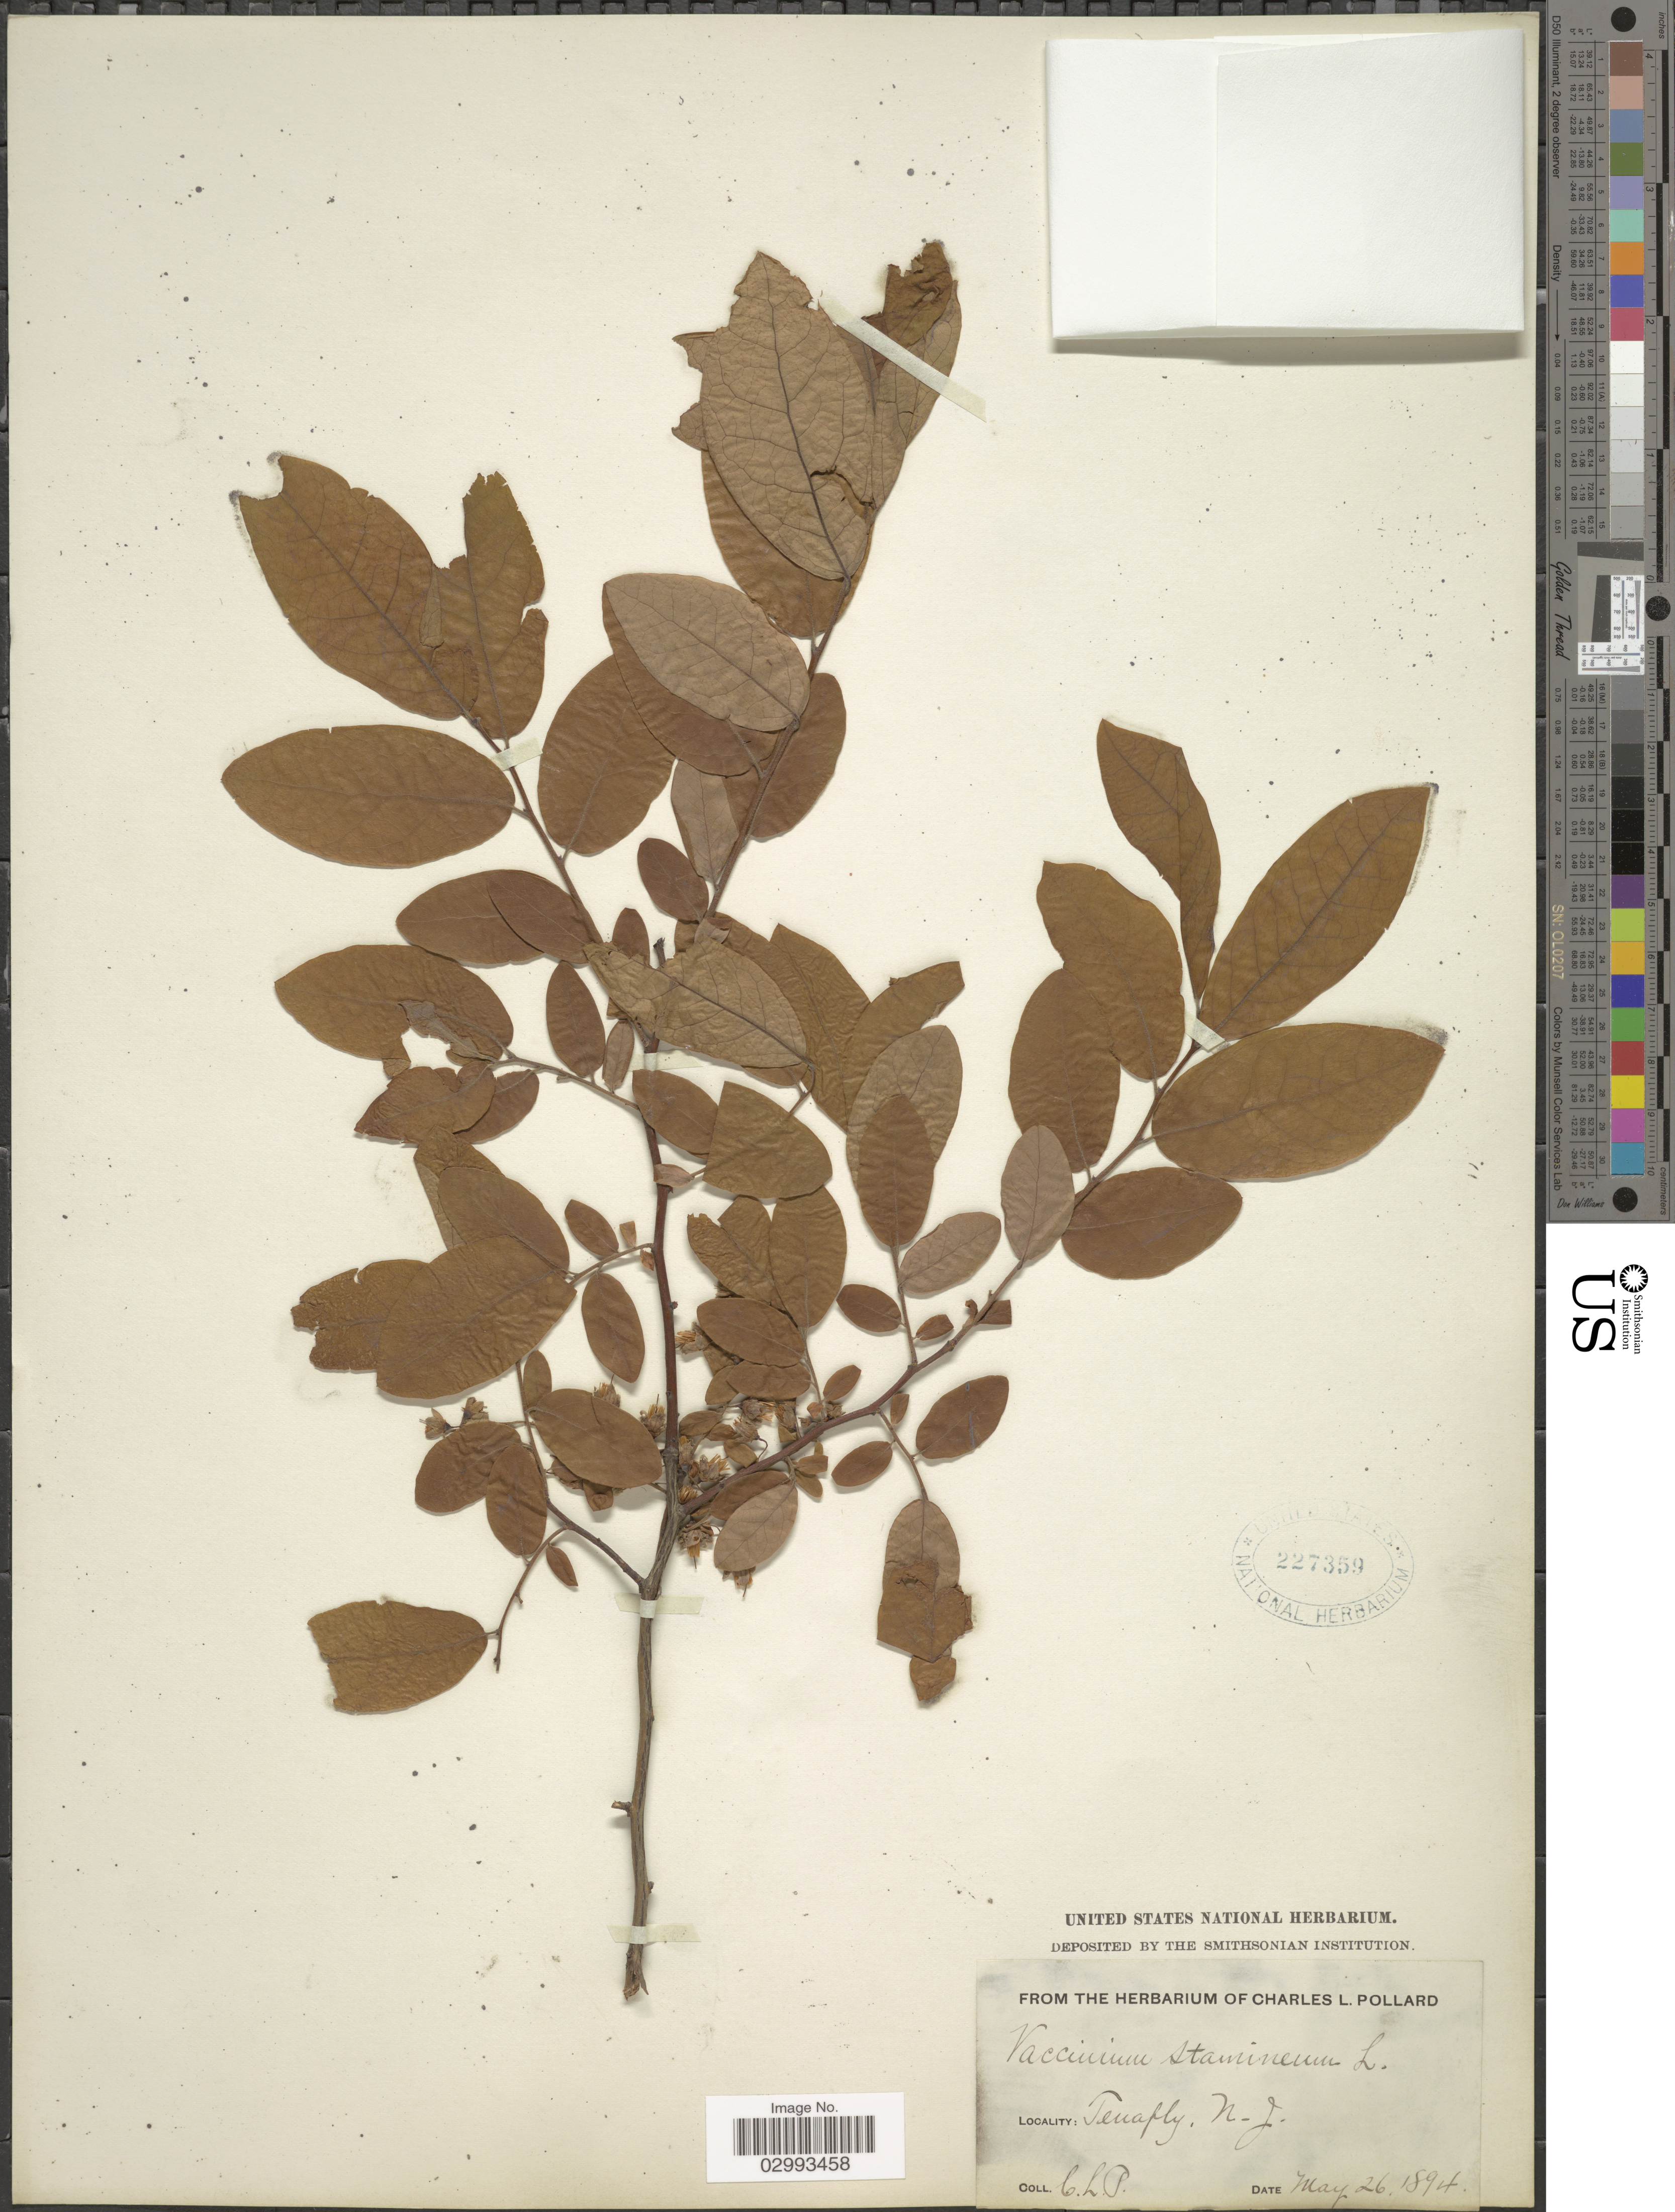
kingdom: Plantae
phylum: Tracheophyta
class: Magnoliopsida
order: Ericales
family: Ericaceae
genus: Polycodium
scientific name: Polycodium stamineum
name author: (L.) Greene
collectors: C. L. Pollard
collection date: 1894-05-26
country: United States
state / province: New Jersey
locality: Tenafly.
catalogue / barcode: US 227359